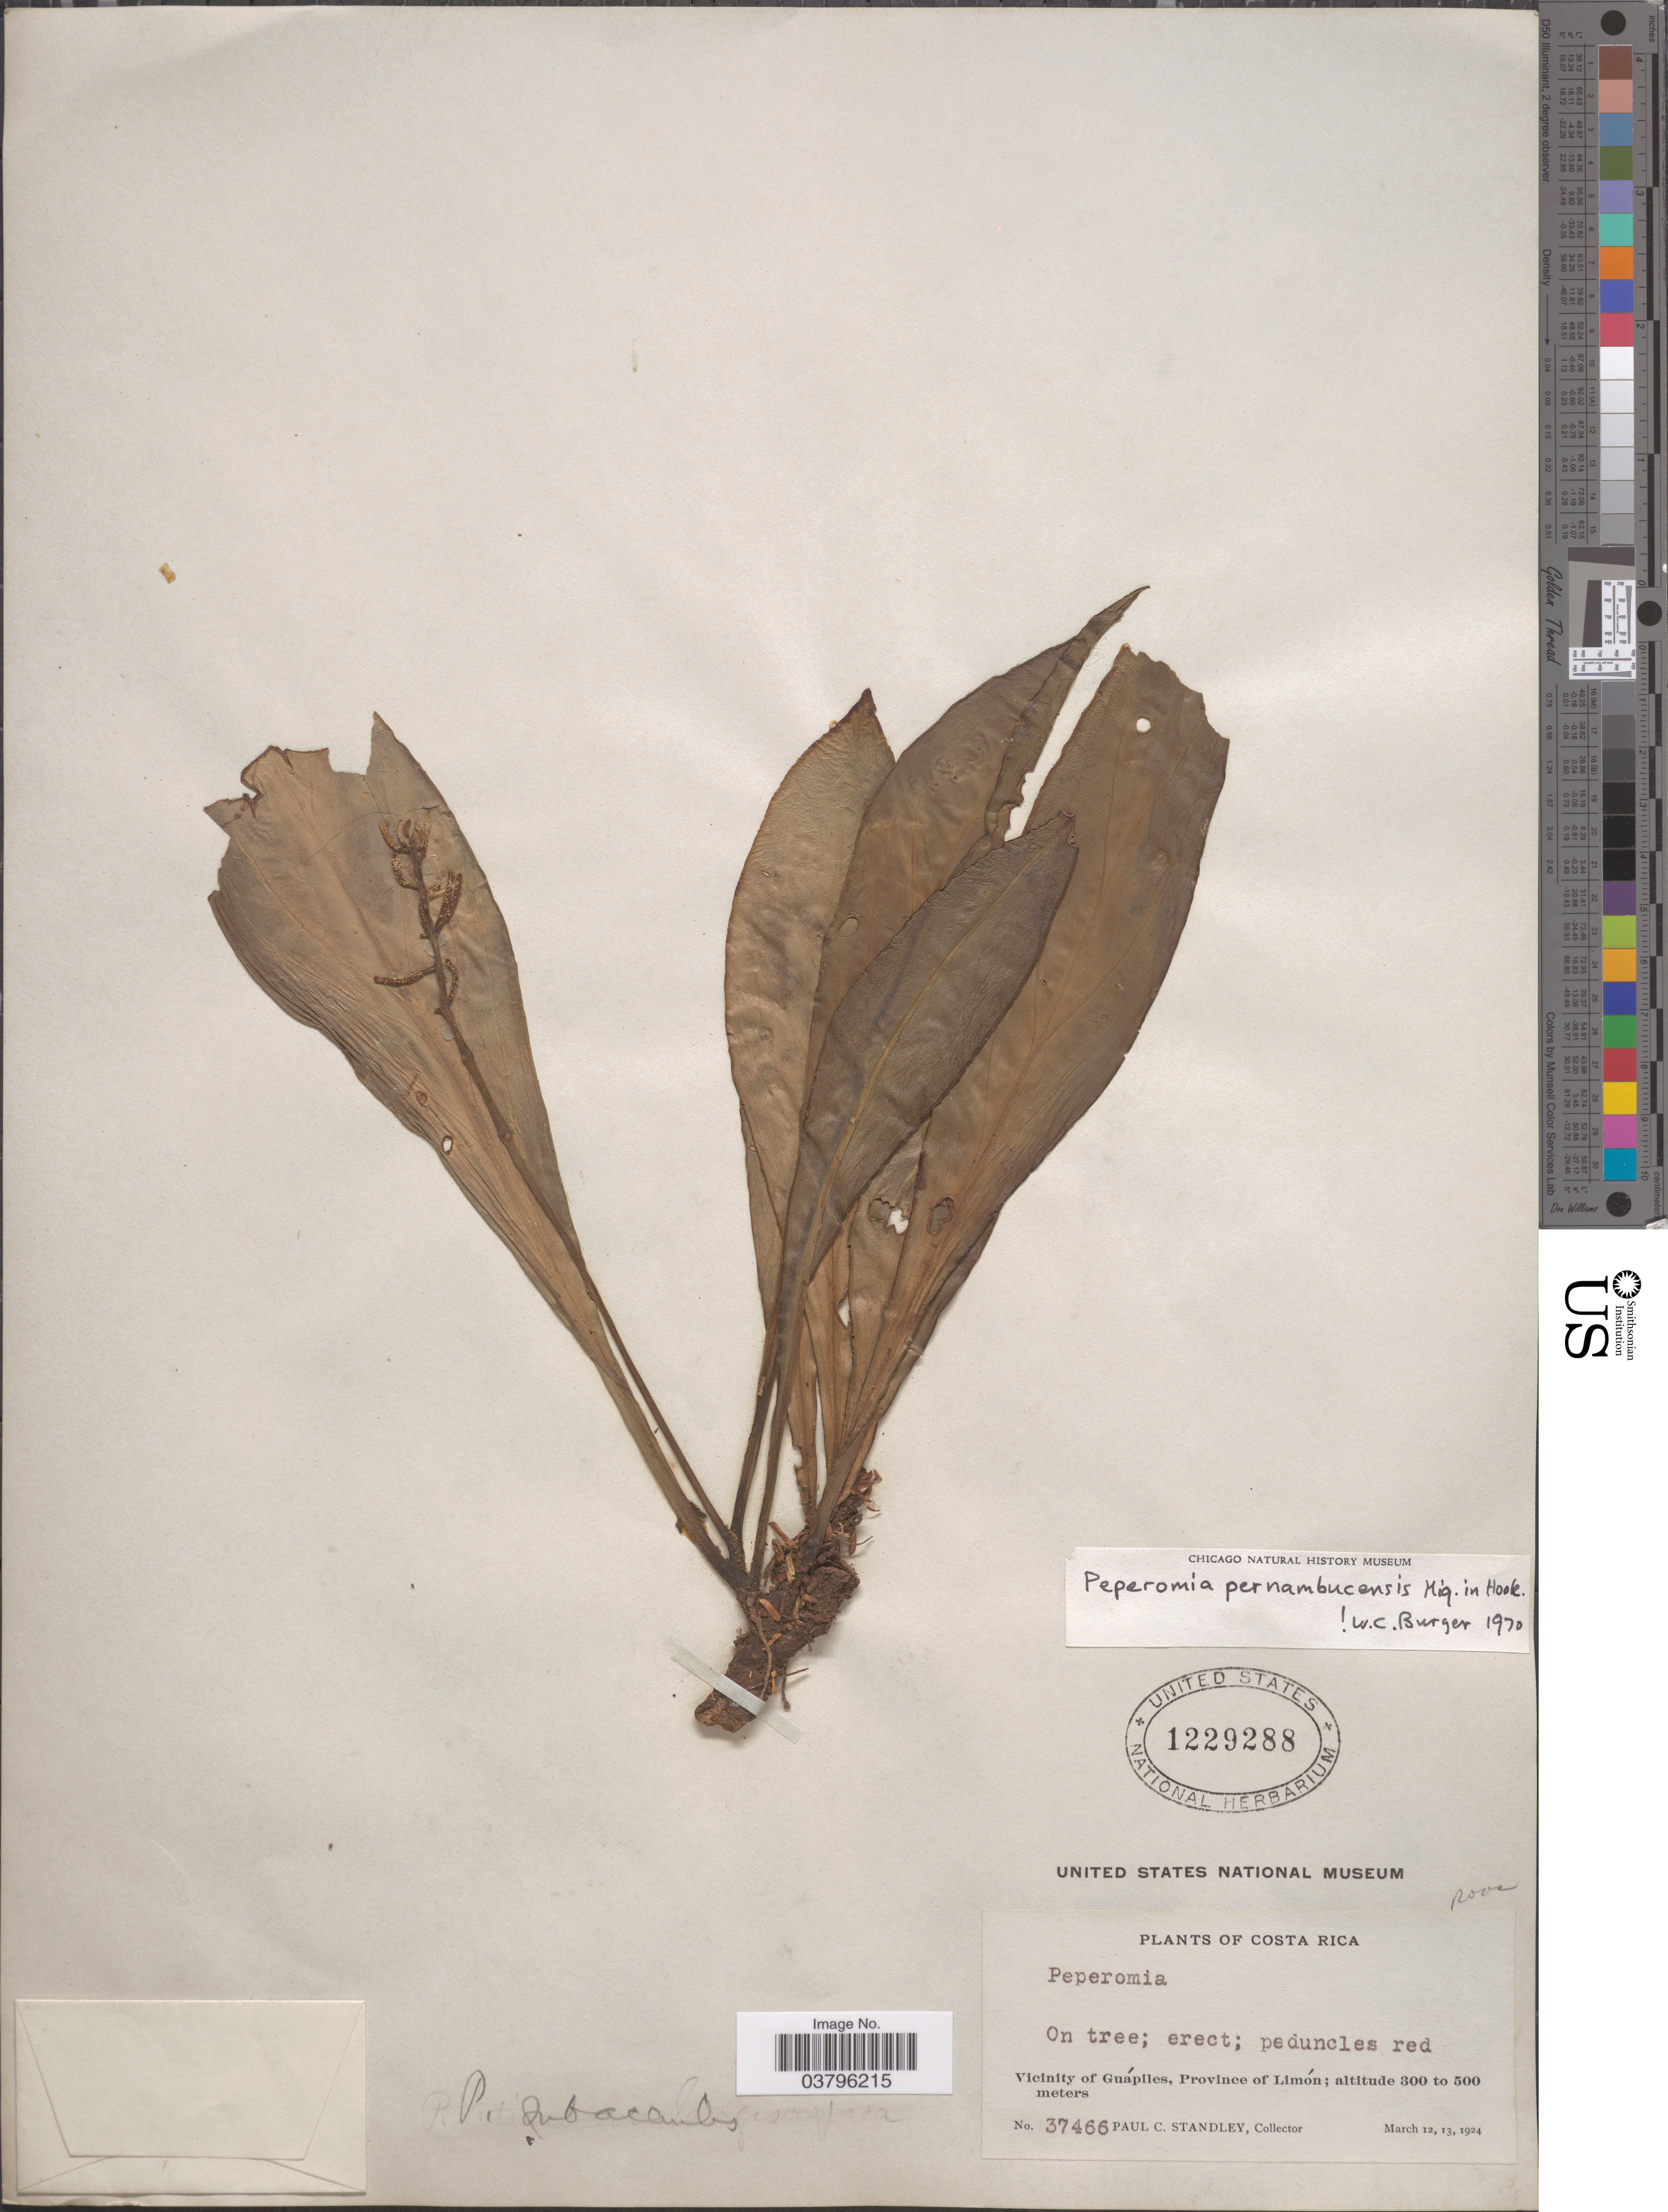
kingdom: Plantae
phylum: Tracheophyta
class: Magnoliopsida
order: Piperales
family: Piperaceae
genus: Peperomia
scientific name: Peperomia pernambucensis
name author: Miq.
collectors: P. C. Standley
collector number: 37466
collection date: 1924-03-12/1924-03-13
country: Costa Rica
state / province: Limón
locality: Vicinity of Guápiles.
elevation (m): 300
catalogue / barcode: US 1229288